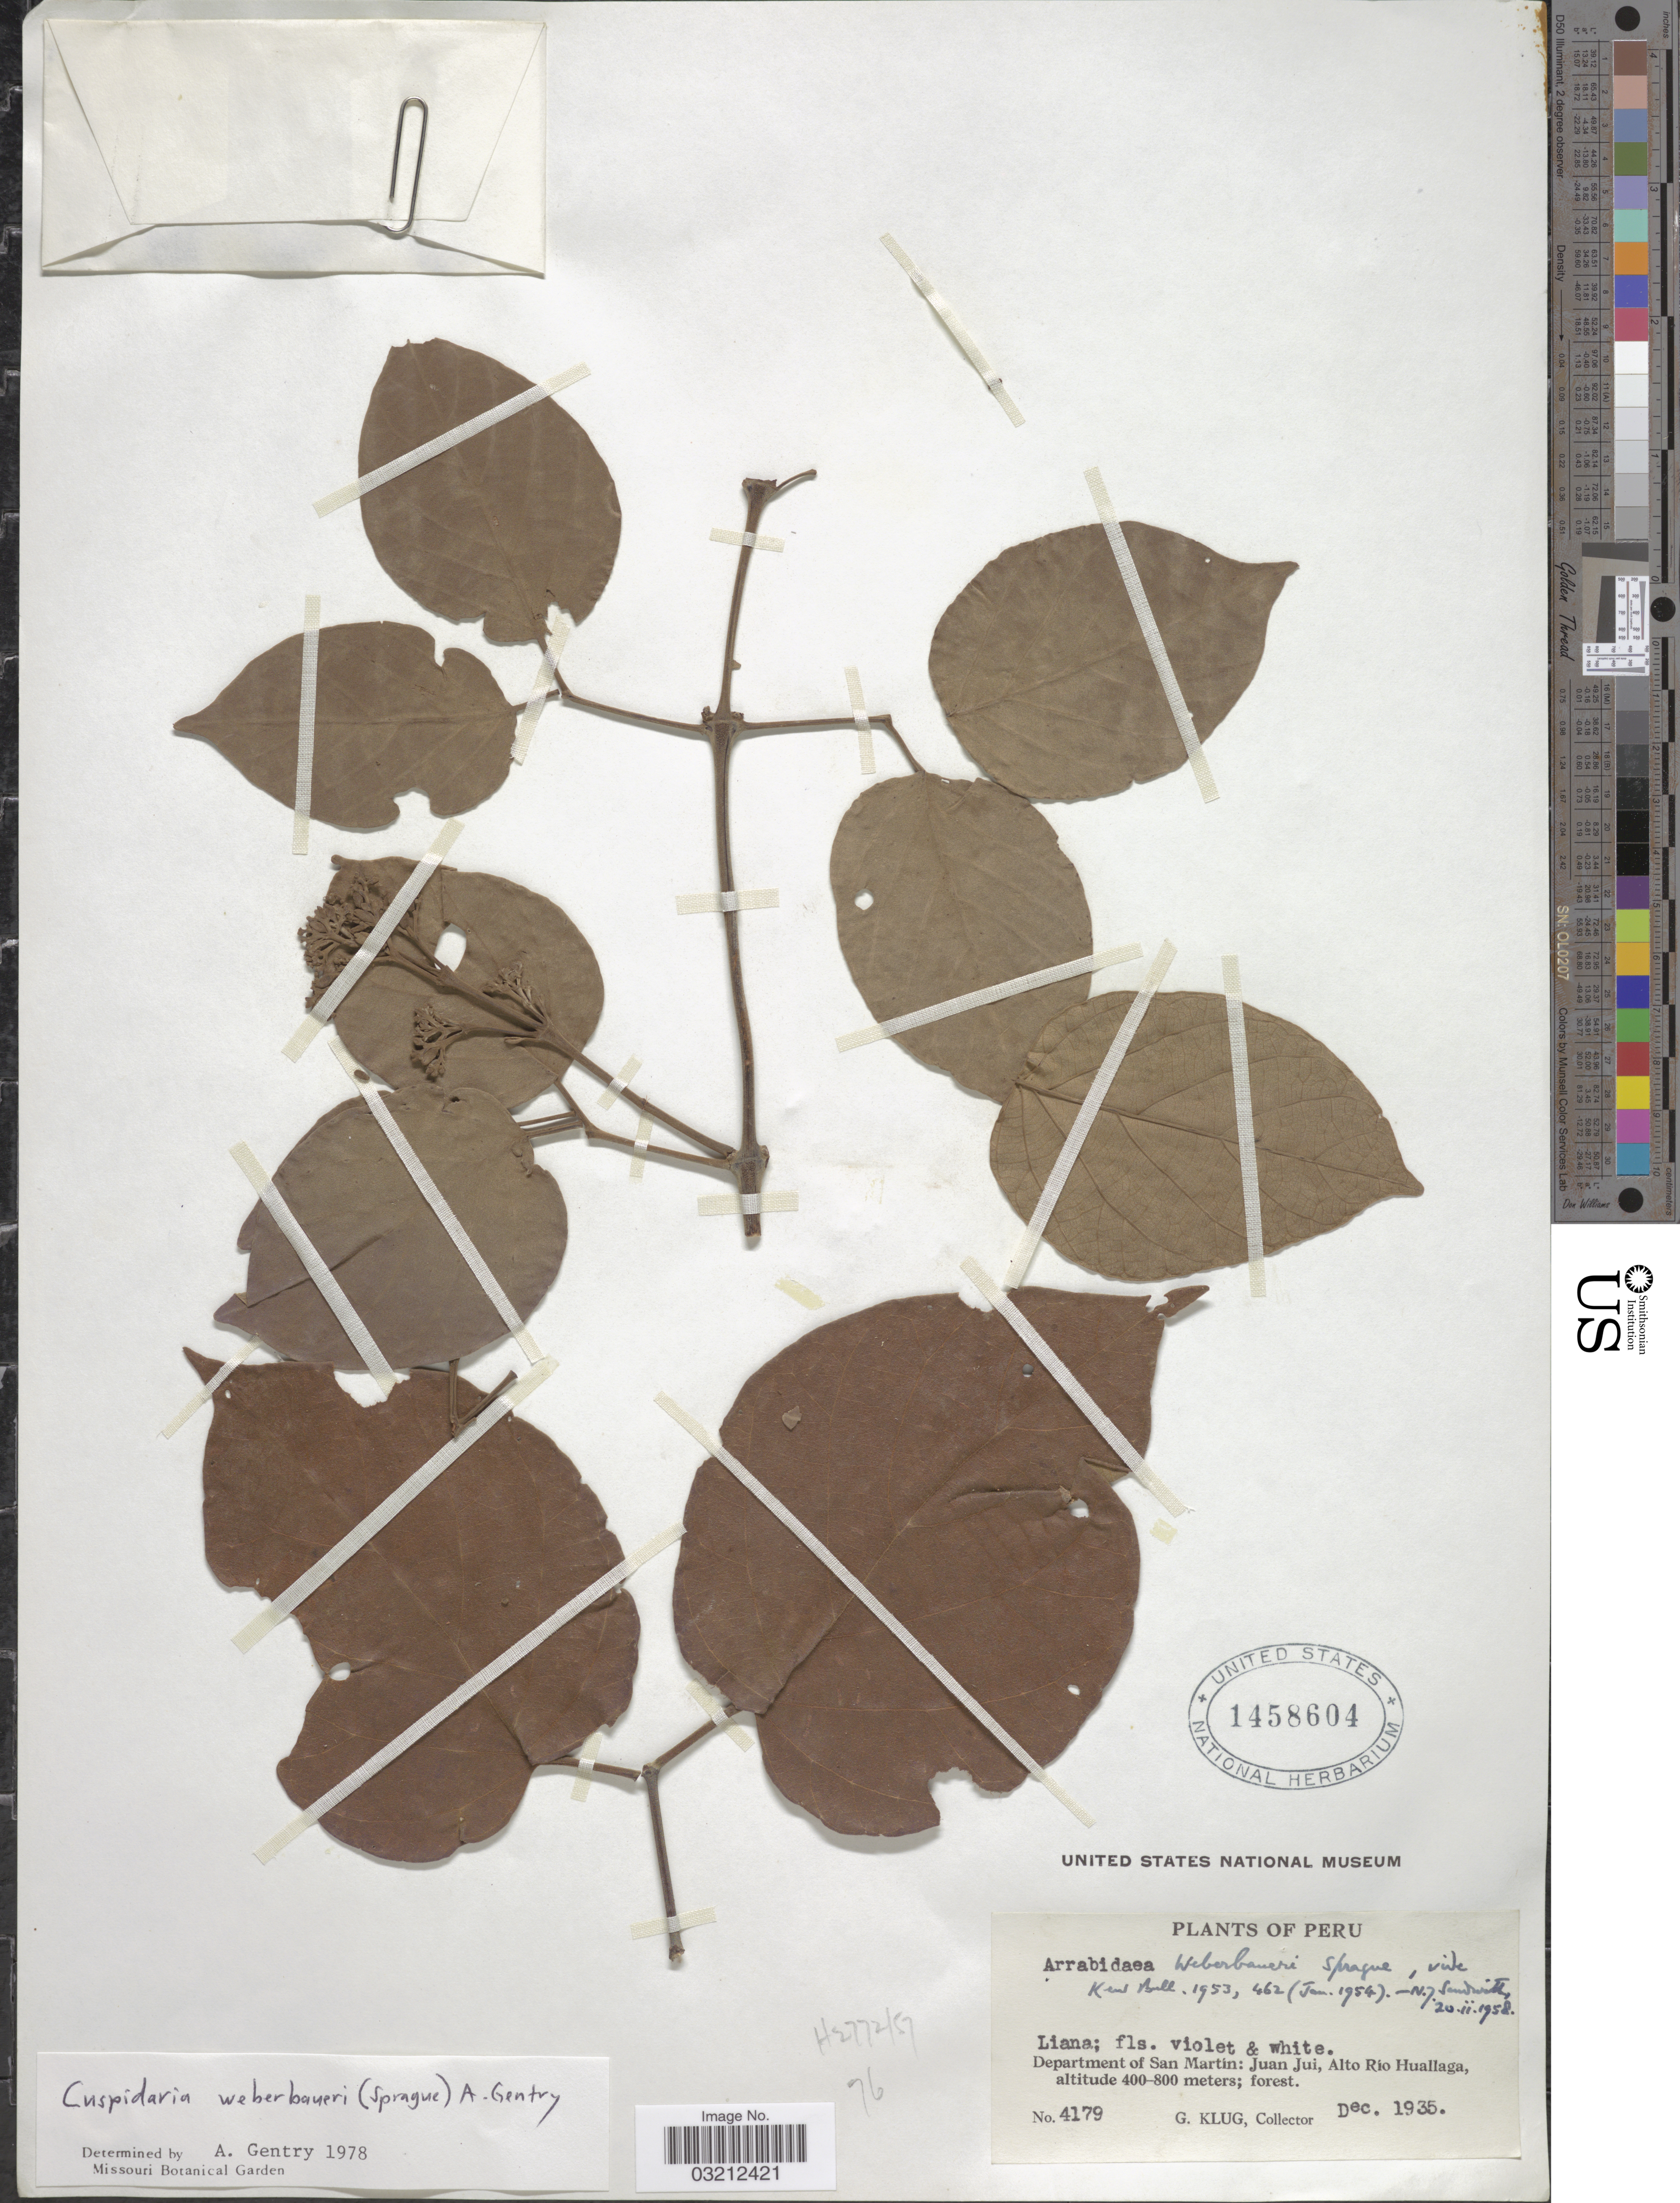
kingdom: Plantae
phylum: Tracheophyta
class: Magnoliopsida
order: Lamiales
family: Bignoniaceae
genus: Cuspidaria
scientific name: Cuspidaria weberbaueri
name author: (Sprague) A.H. Gentry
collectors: G. Klug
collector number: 4179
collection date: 1935-12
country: Peru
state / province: San Martín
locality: Department of San Martin: Juan Jui, Alto Río Huallaga.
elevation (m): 400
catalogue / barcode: US 1458604